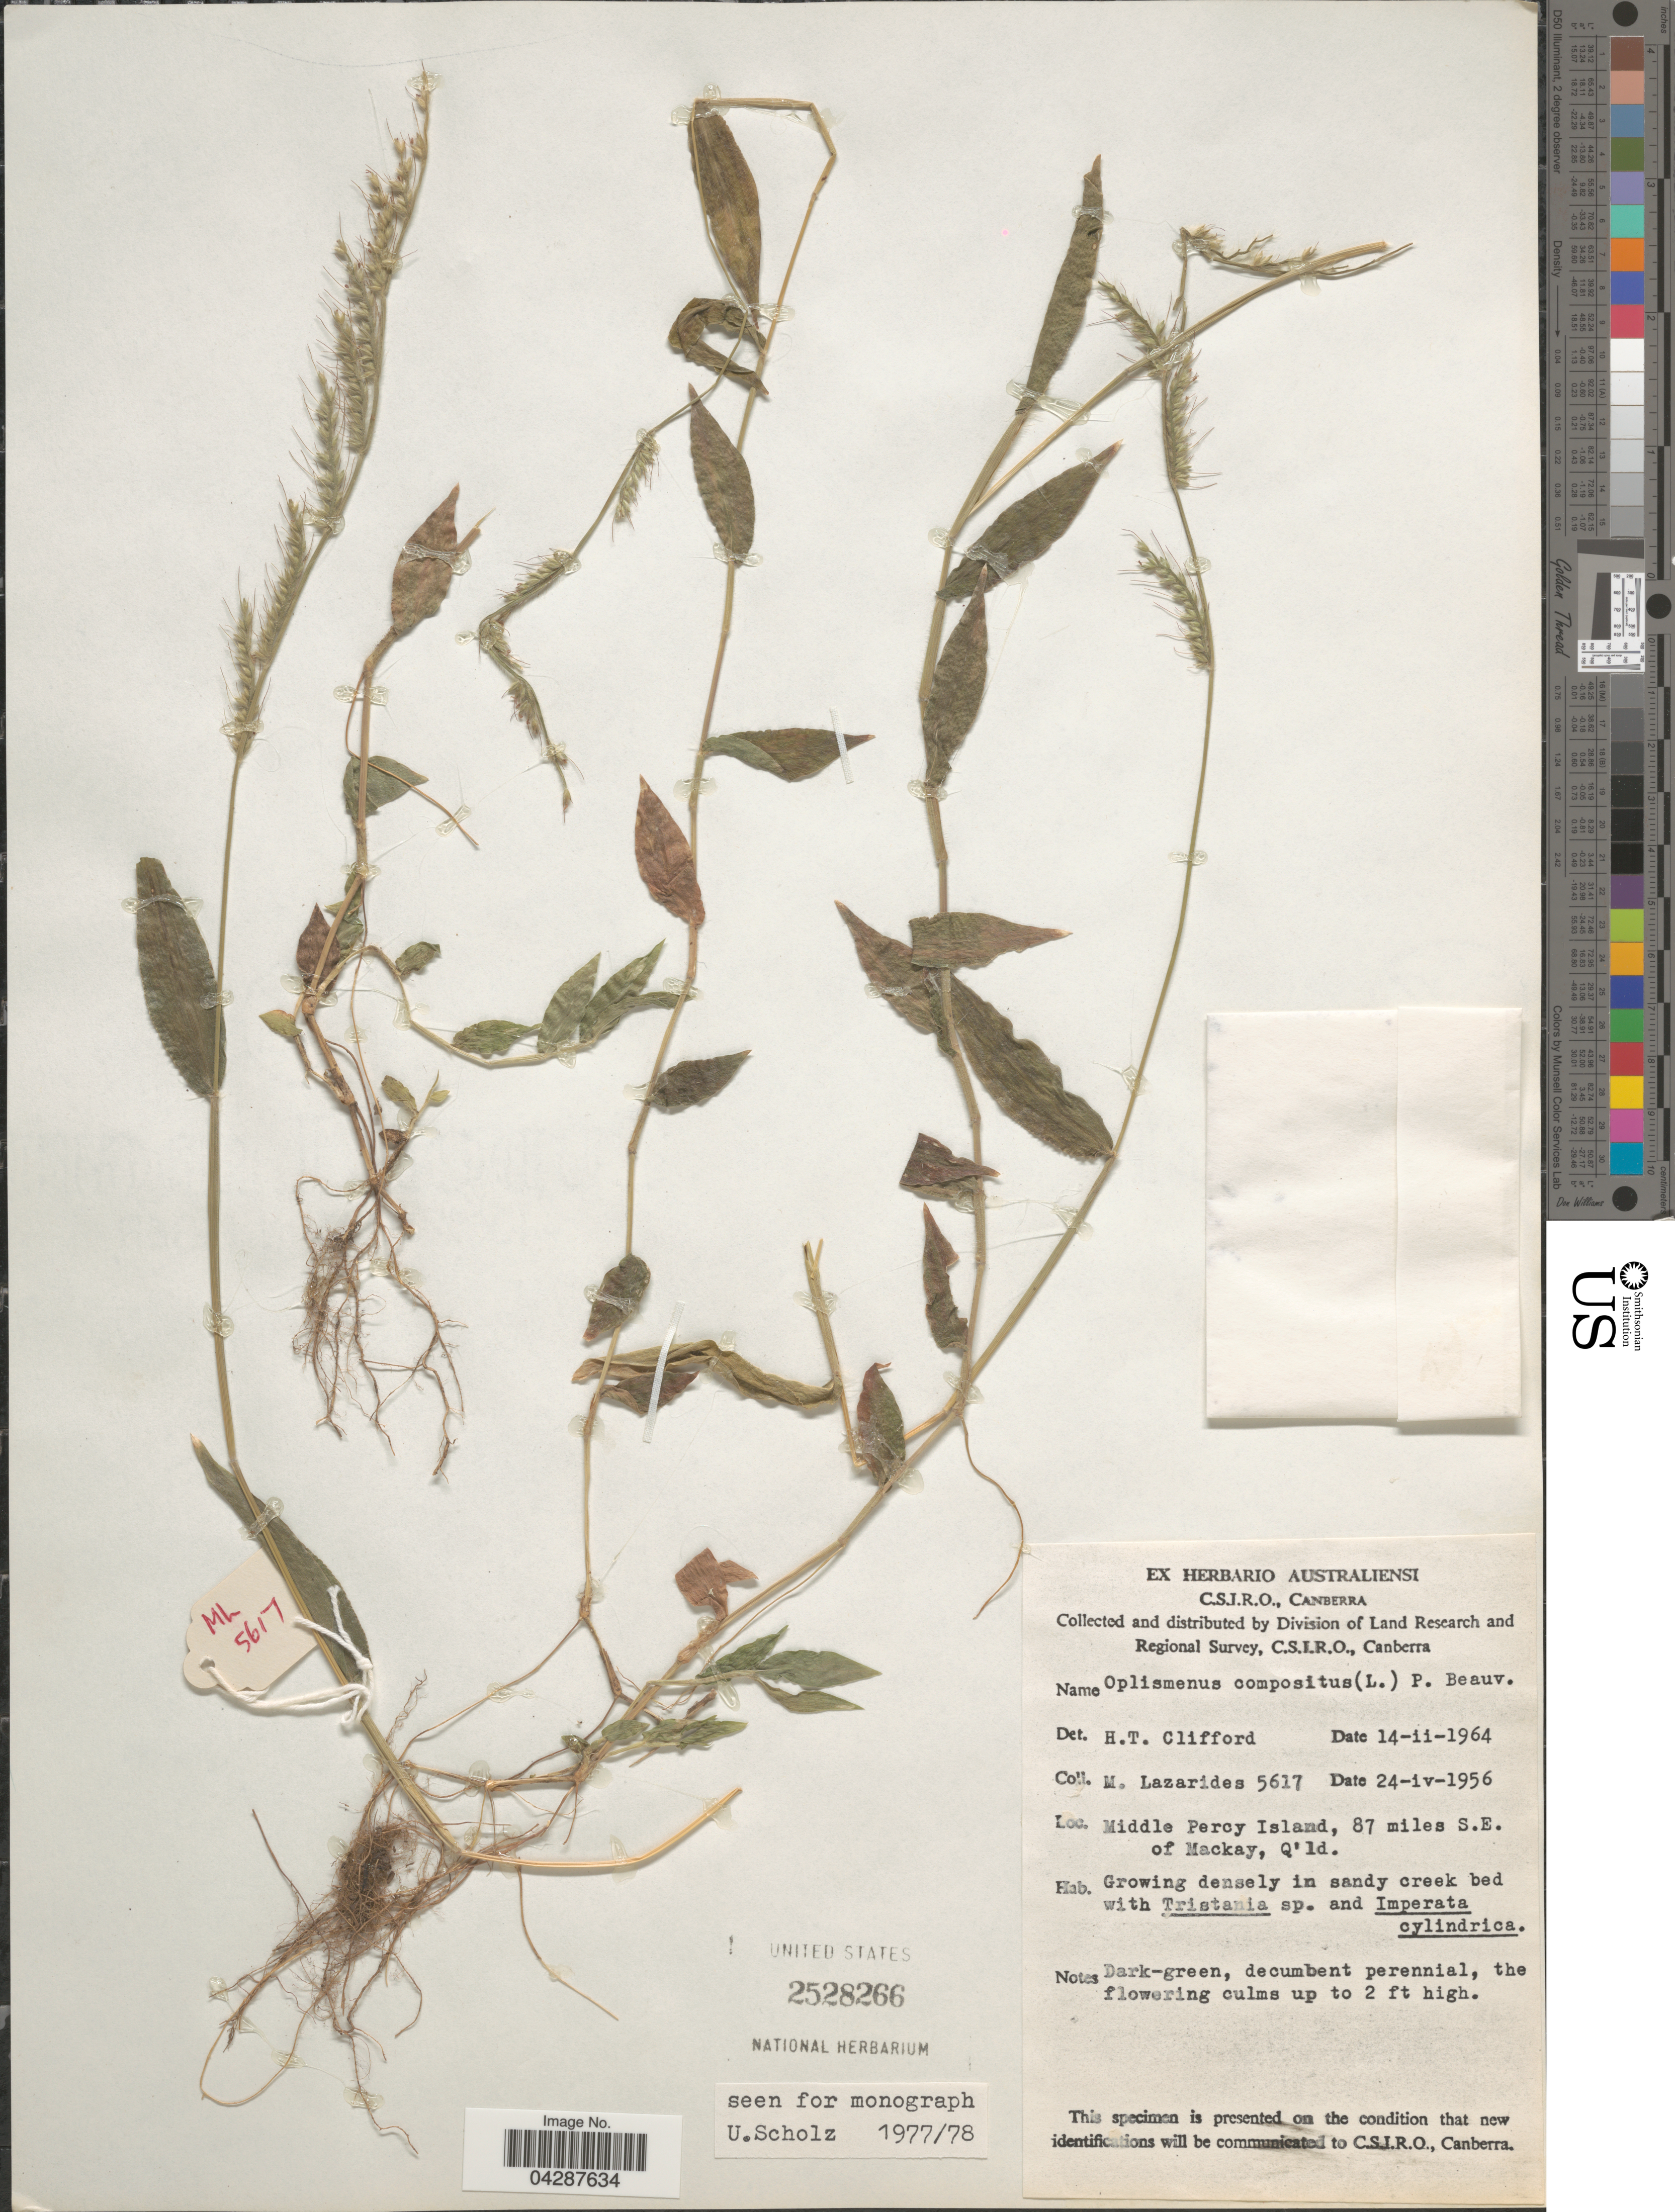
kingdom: Plantae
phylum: Tracheophyta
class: Liliopsida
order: Poales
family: Poaceae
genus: Oplismenus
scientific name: Oplismenus compositus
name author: (L.) P. Beauv.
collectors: M. Lazarides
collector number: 5617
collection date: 1956-04-24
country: Australia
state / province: Queensland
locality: Middle Percy Island, 87 miles S.E. of Mackay.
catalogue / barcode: US 2528266